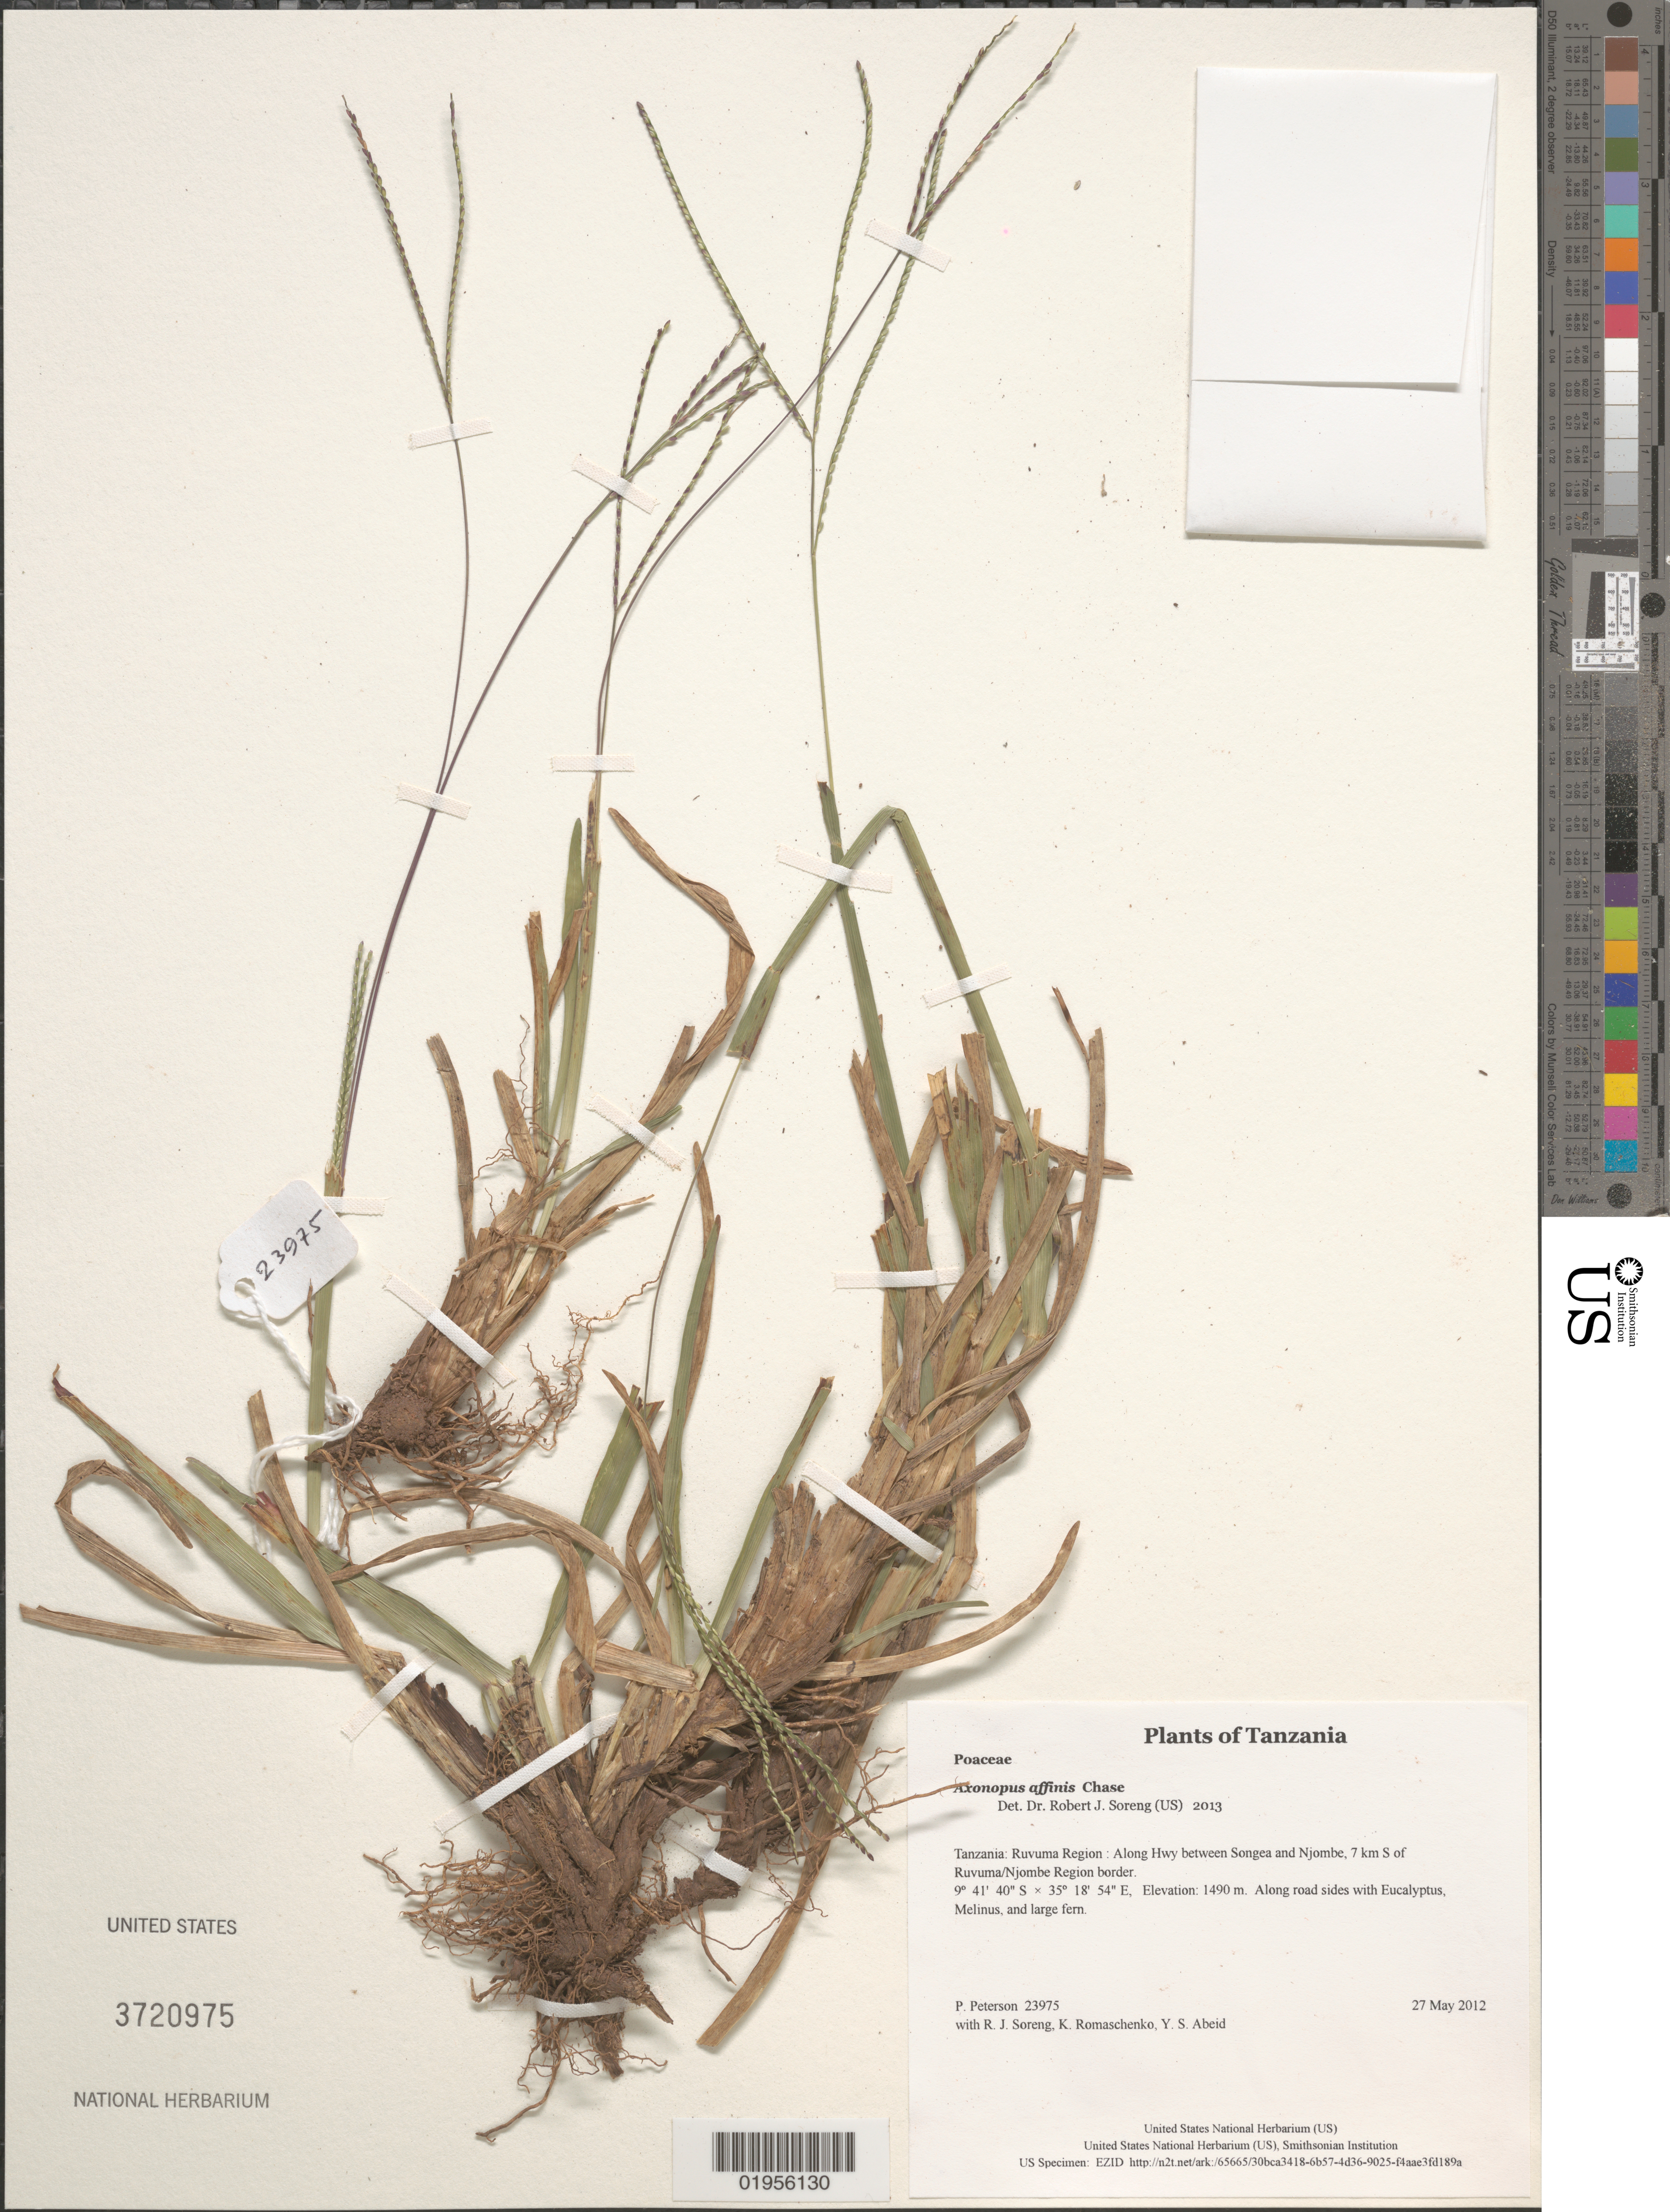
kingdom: Plantae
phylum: Tracheophyta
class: Liliopsida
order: Poales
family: Poaceae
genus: Axonopus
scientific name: Axonopus affinis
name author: Chase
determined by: Soreng, Robert J., Research Associate (BOT), Smithsonian Institution - National Museum of Natural History (UNITED STATES)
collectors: P. M. Peterson, R. J. Soreng, K. Romaschenko & Y. Abeid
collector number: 23975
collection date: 2012-05-27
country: Tanzania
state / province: Ruvuma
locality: Along Hwy between Songea and Njombe, 7 km S of Ruvuma/Njombe Region border.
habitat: Along road sides with Eucalyptus, Melinus, and large fern.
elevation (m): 1490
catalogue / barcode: US 3720975